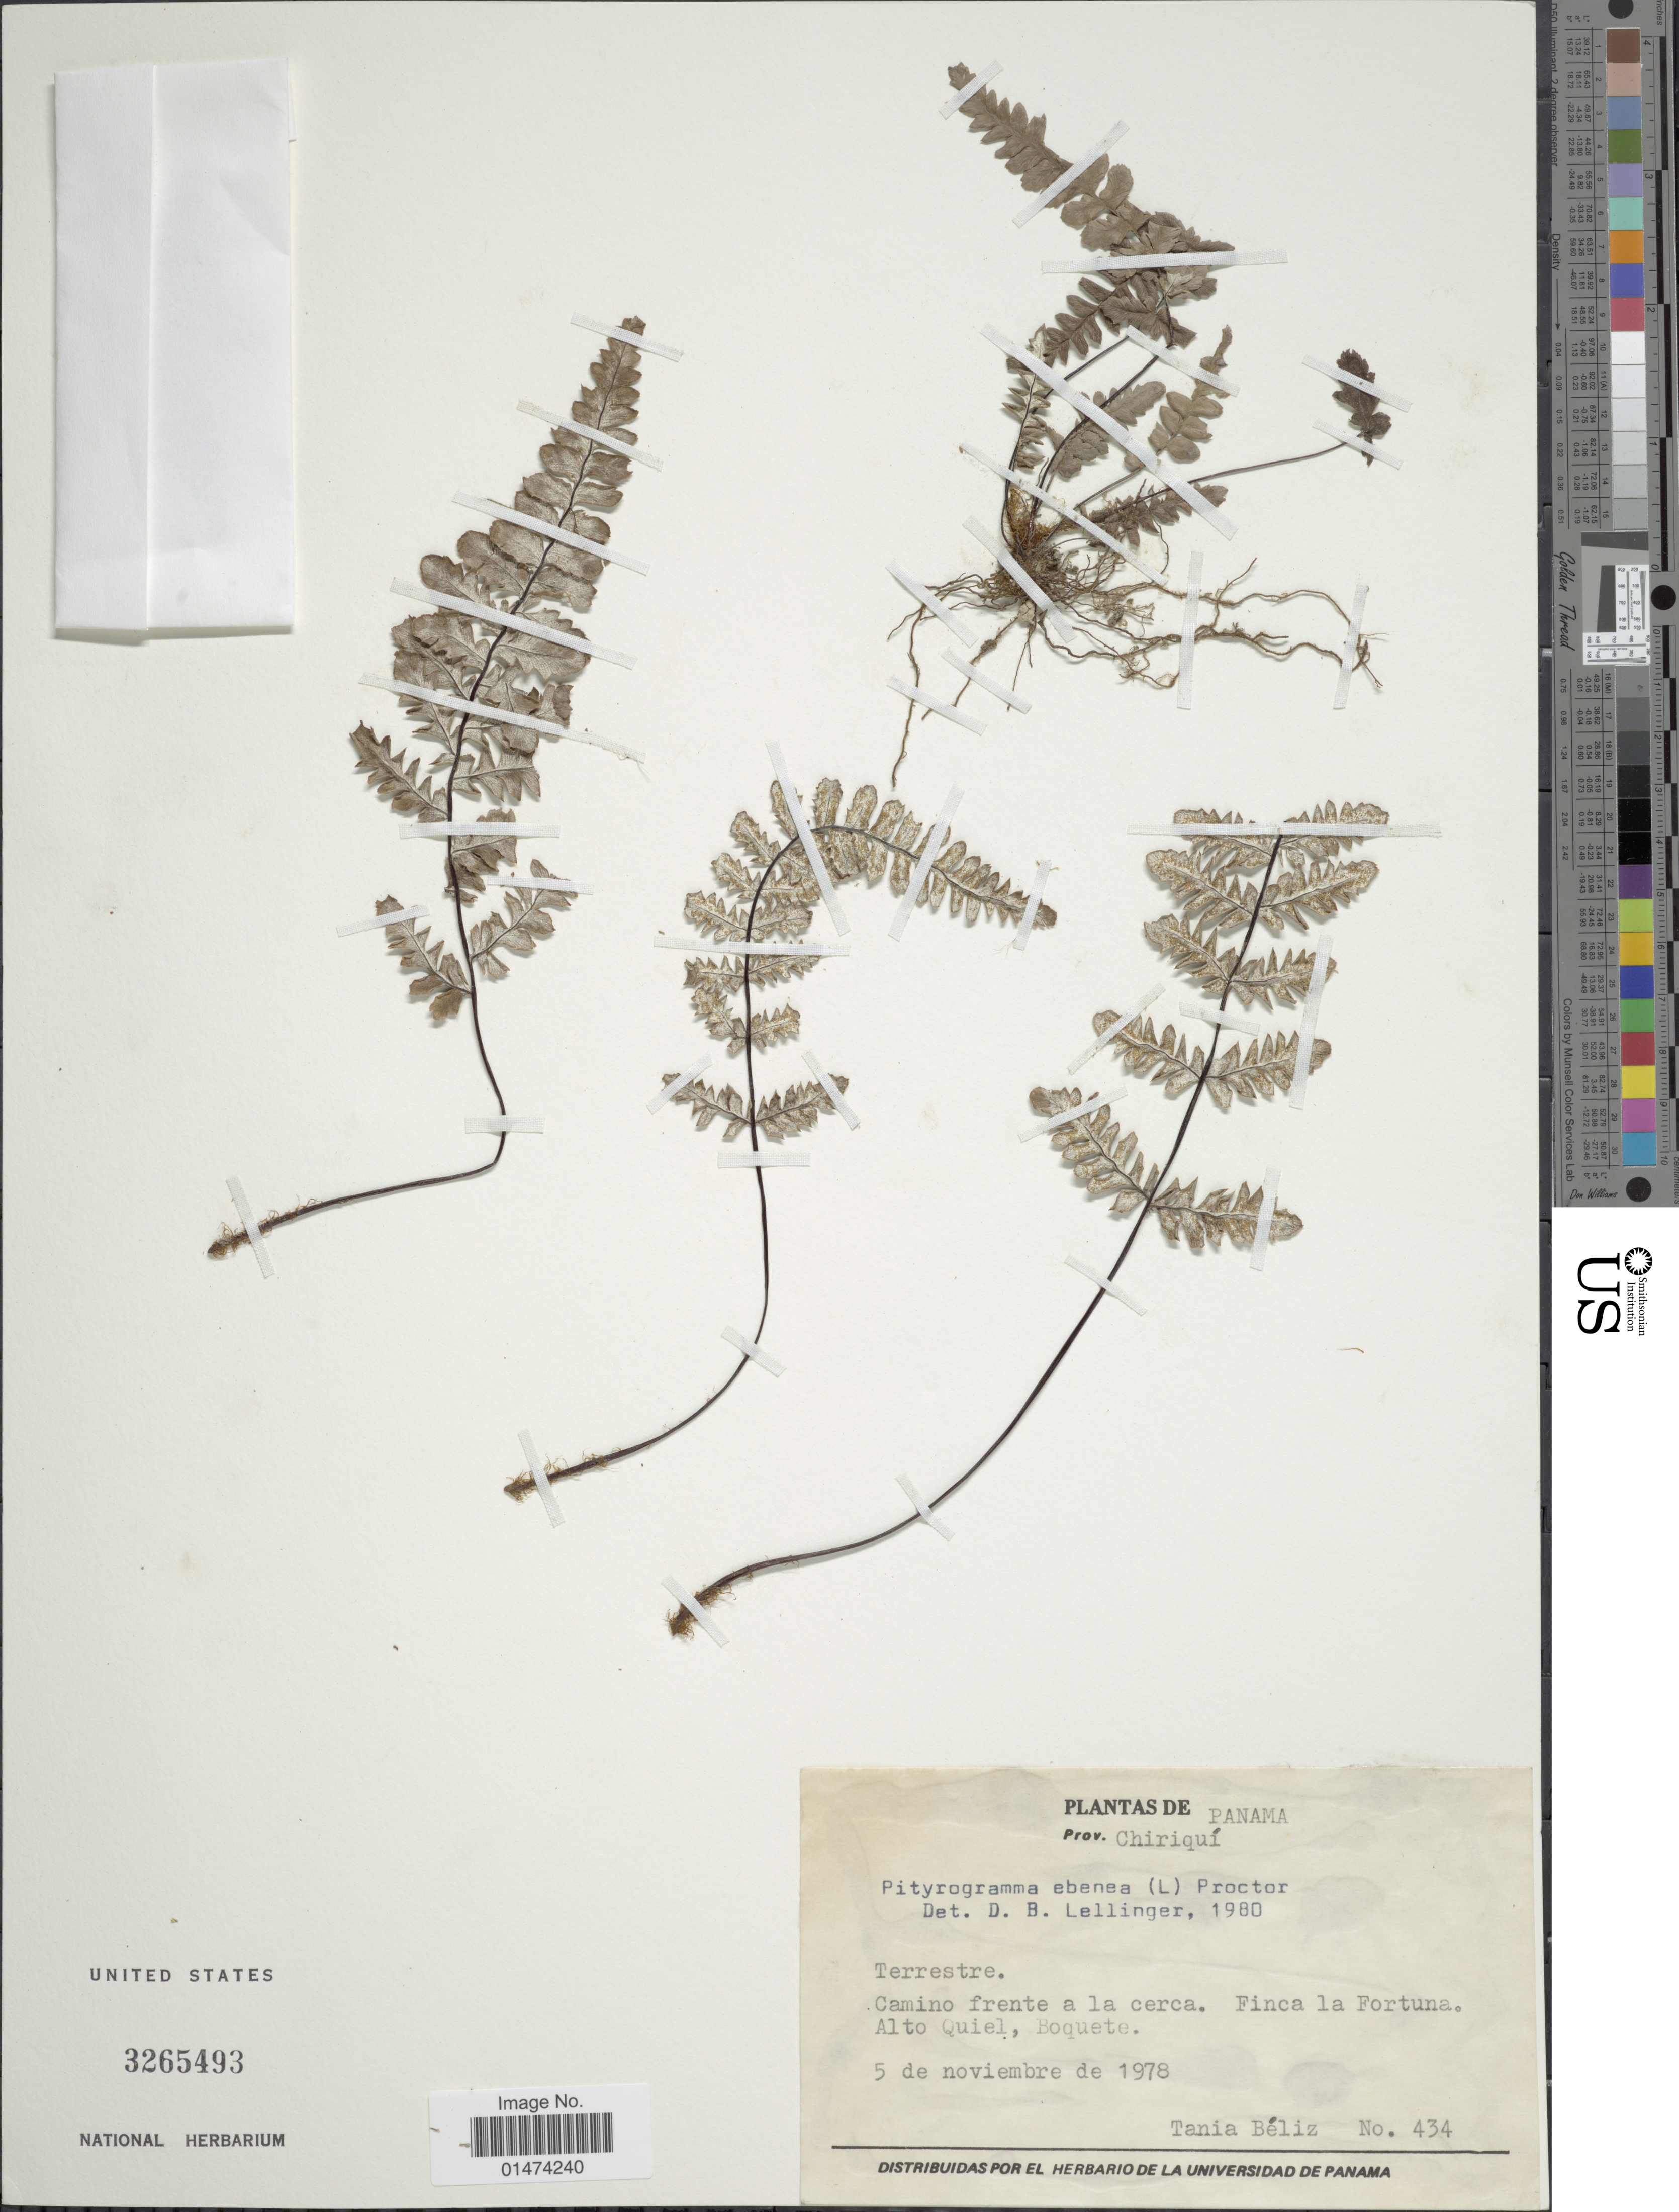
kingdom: Plantae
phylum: Tracheophyta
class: Polypodiopsida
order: Polypodiales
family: Pteridaceae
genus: Pityrogramma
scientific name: Pityrogramma tartarea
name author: (Cav.) Maxon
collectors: T. Béliz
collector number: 434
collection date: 1978-11-05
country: Panama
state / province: Chiriqui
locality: Terrestre. Camino frente a la cerca. Finca la Fortuna. Alto Quiel, Boquete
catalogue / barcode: US 3265493